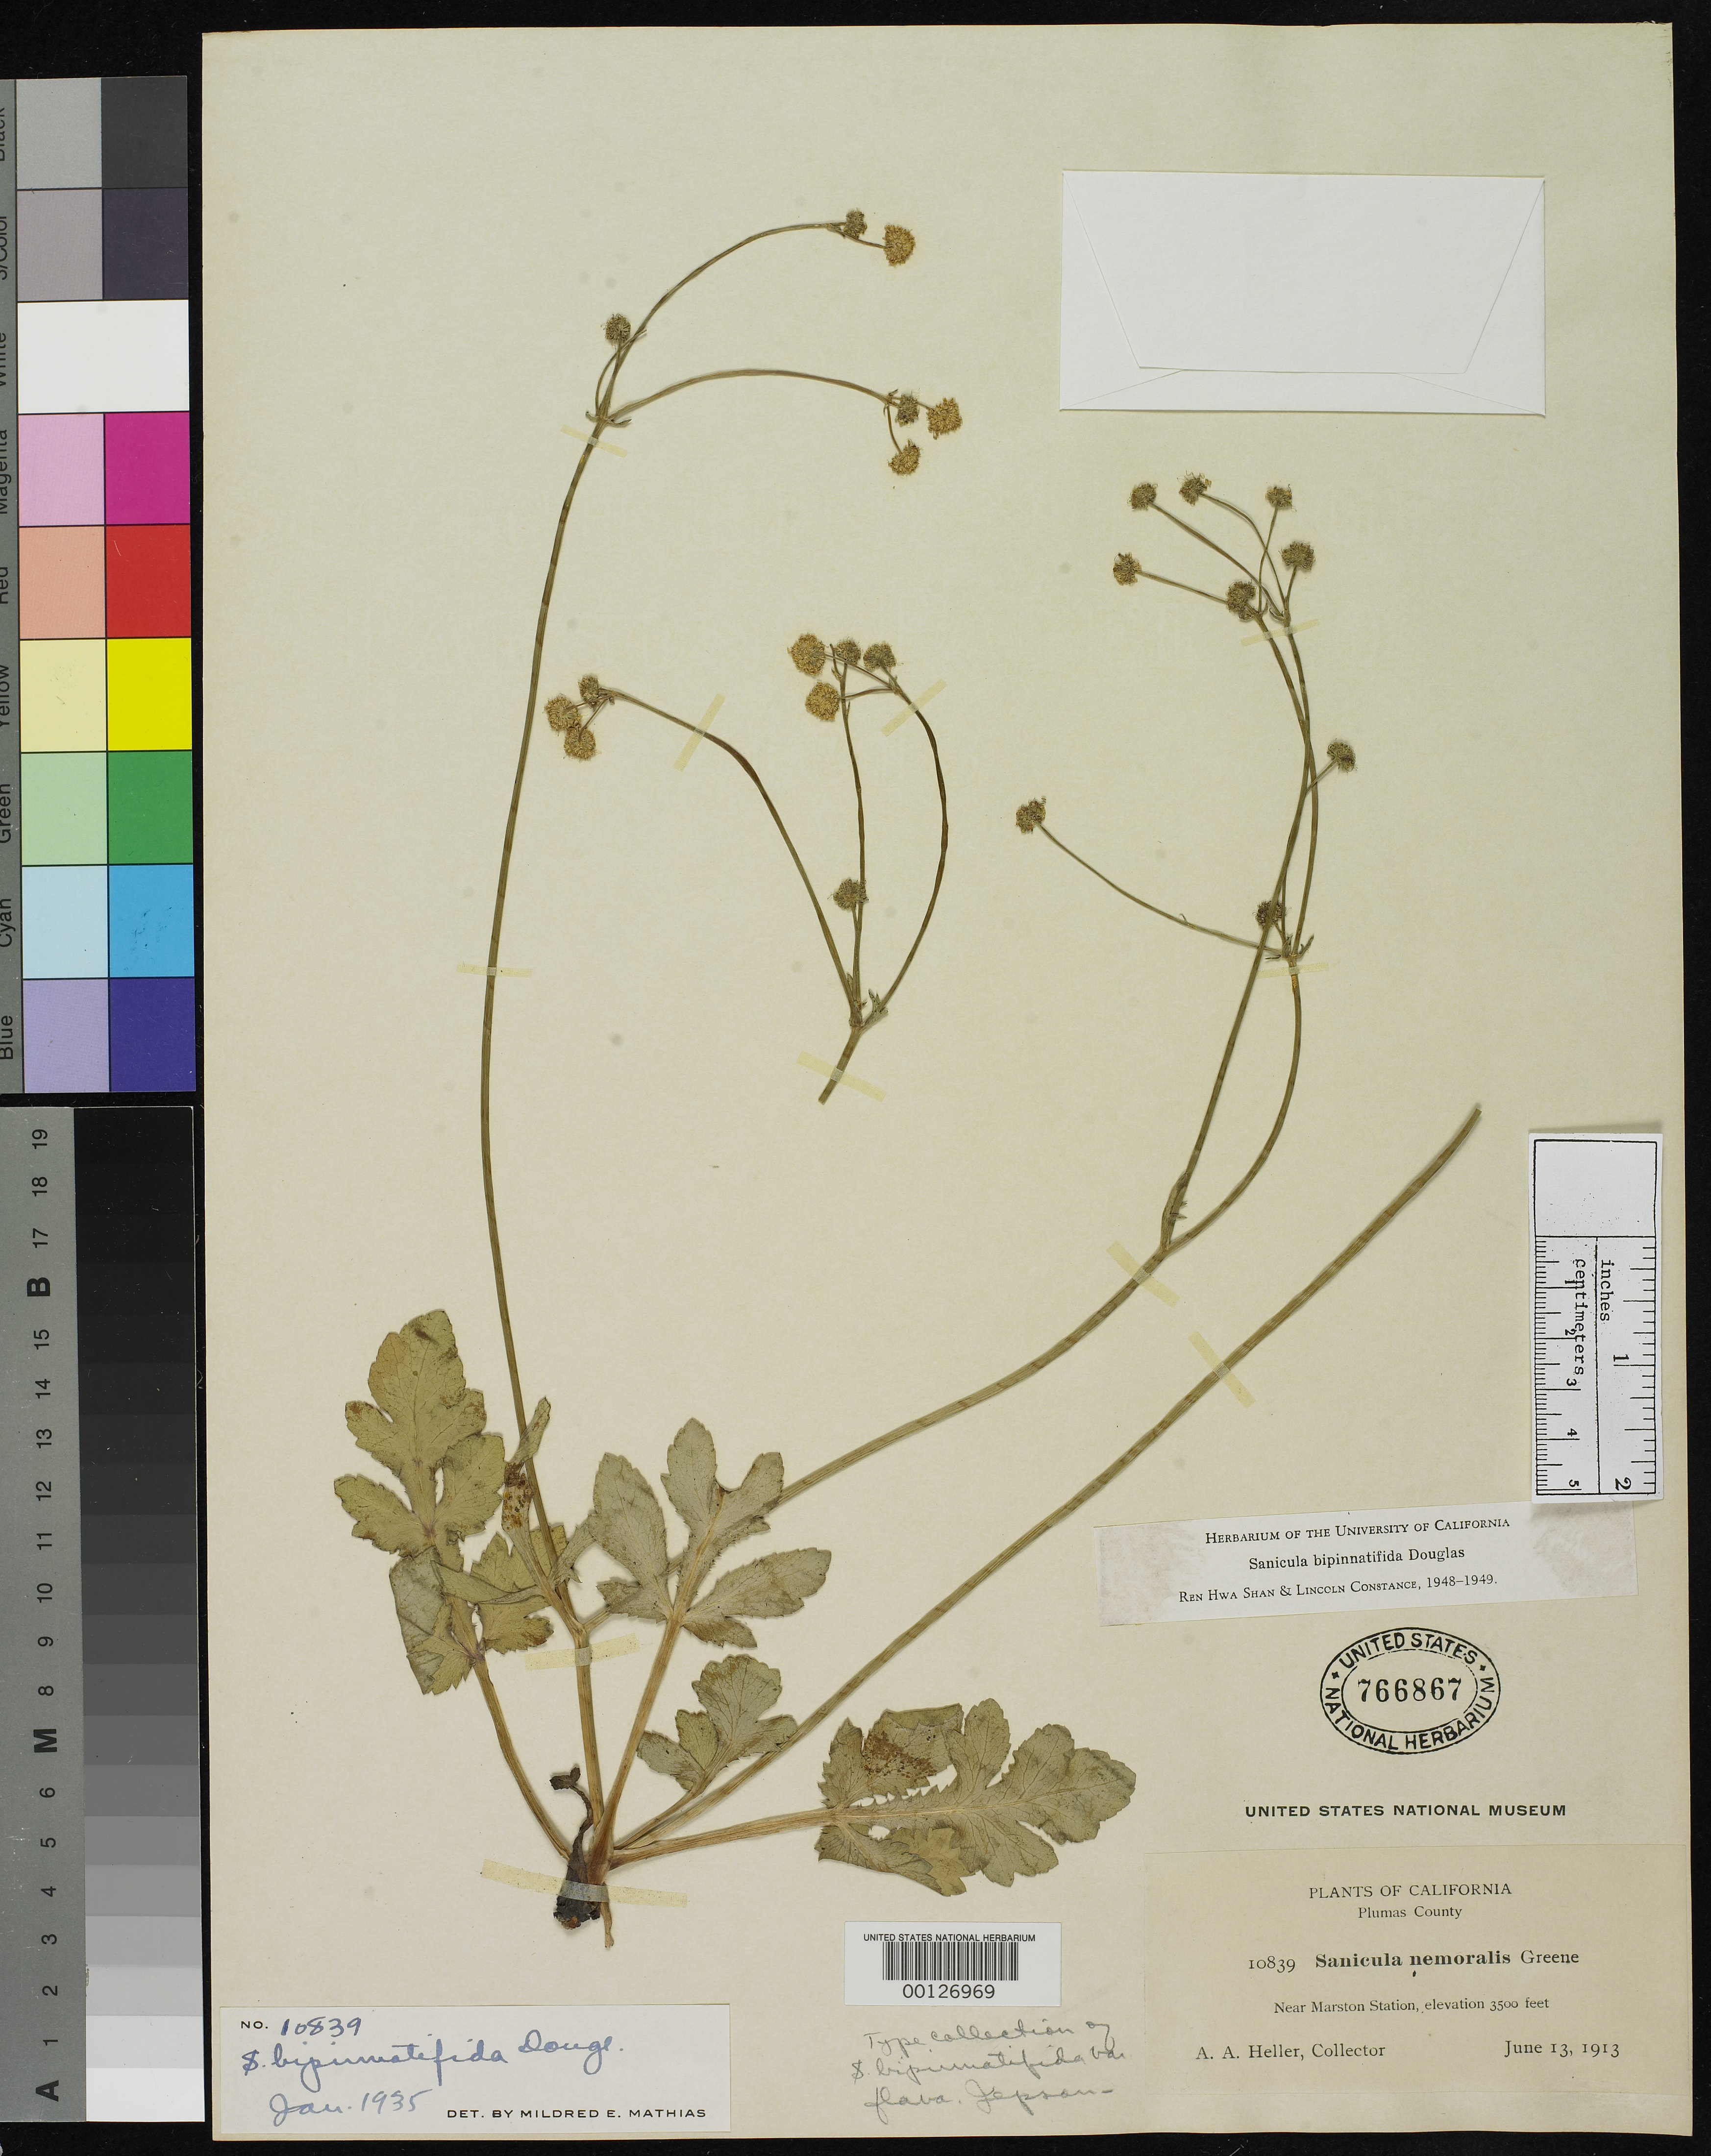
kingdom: Plantae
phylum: Tracheophyta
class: Magnoliopsida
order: Apiales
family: Apiaceae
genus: Sanicula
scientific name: Sanicula bipinnatifida var. flava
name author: Jeps.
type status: Type Collection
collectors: A. A. Heller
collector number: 10839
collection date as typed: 13 Jun 1913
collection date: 1913-06-13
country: United States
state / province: California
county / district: Plumas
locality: Near Marston Station.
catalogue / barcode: US 766867